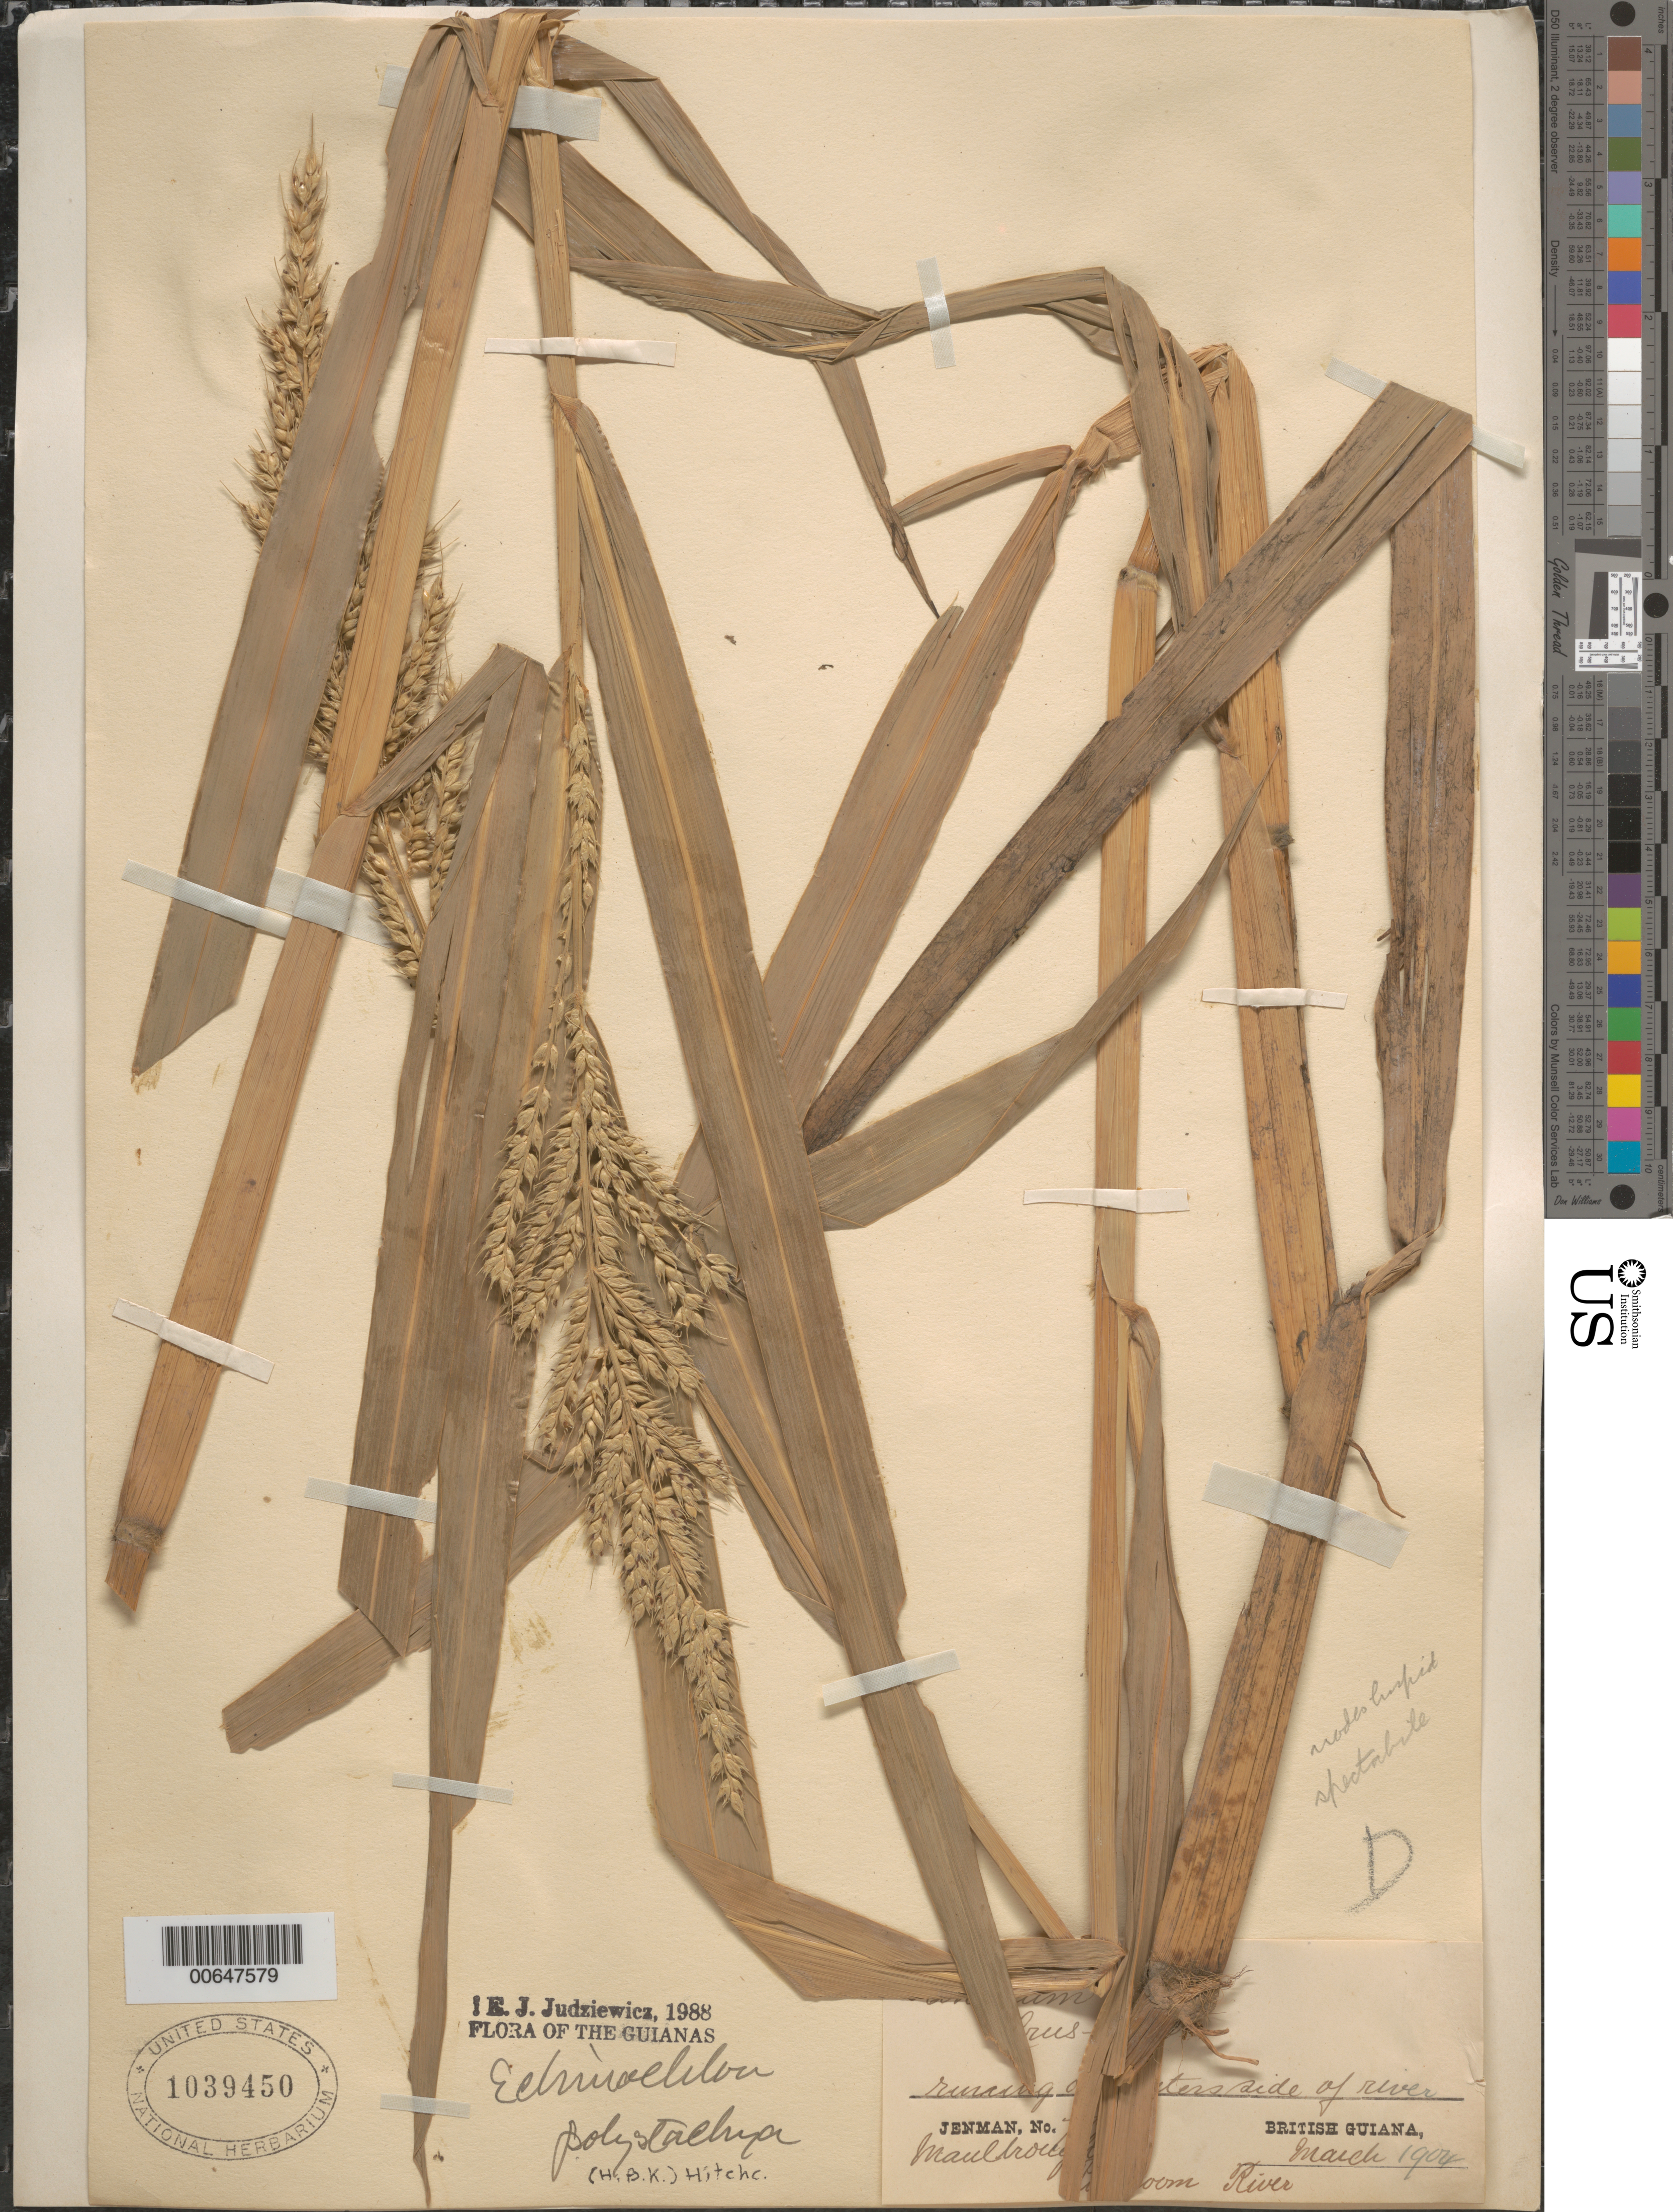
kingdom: Plantae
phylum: Tracheophyta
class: Liliopsida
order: Poales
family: Poaceae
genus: Echinochloa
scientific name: Echinochloa polystachya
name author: (Kunth) Hitchc.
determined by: Judziewicz, E. J.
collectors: G. S. Jenman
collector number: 7795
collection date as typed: Mar-04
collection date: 2004-03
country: Guyana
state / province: Pomeroon-Supenaam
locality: Maulbrough, Pomeroom River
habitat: Running on water side of river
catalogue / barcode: US 1039450